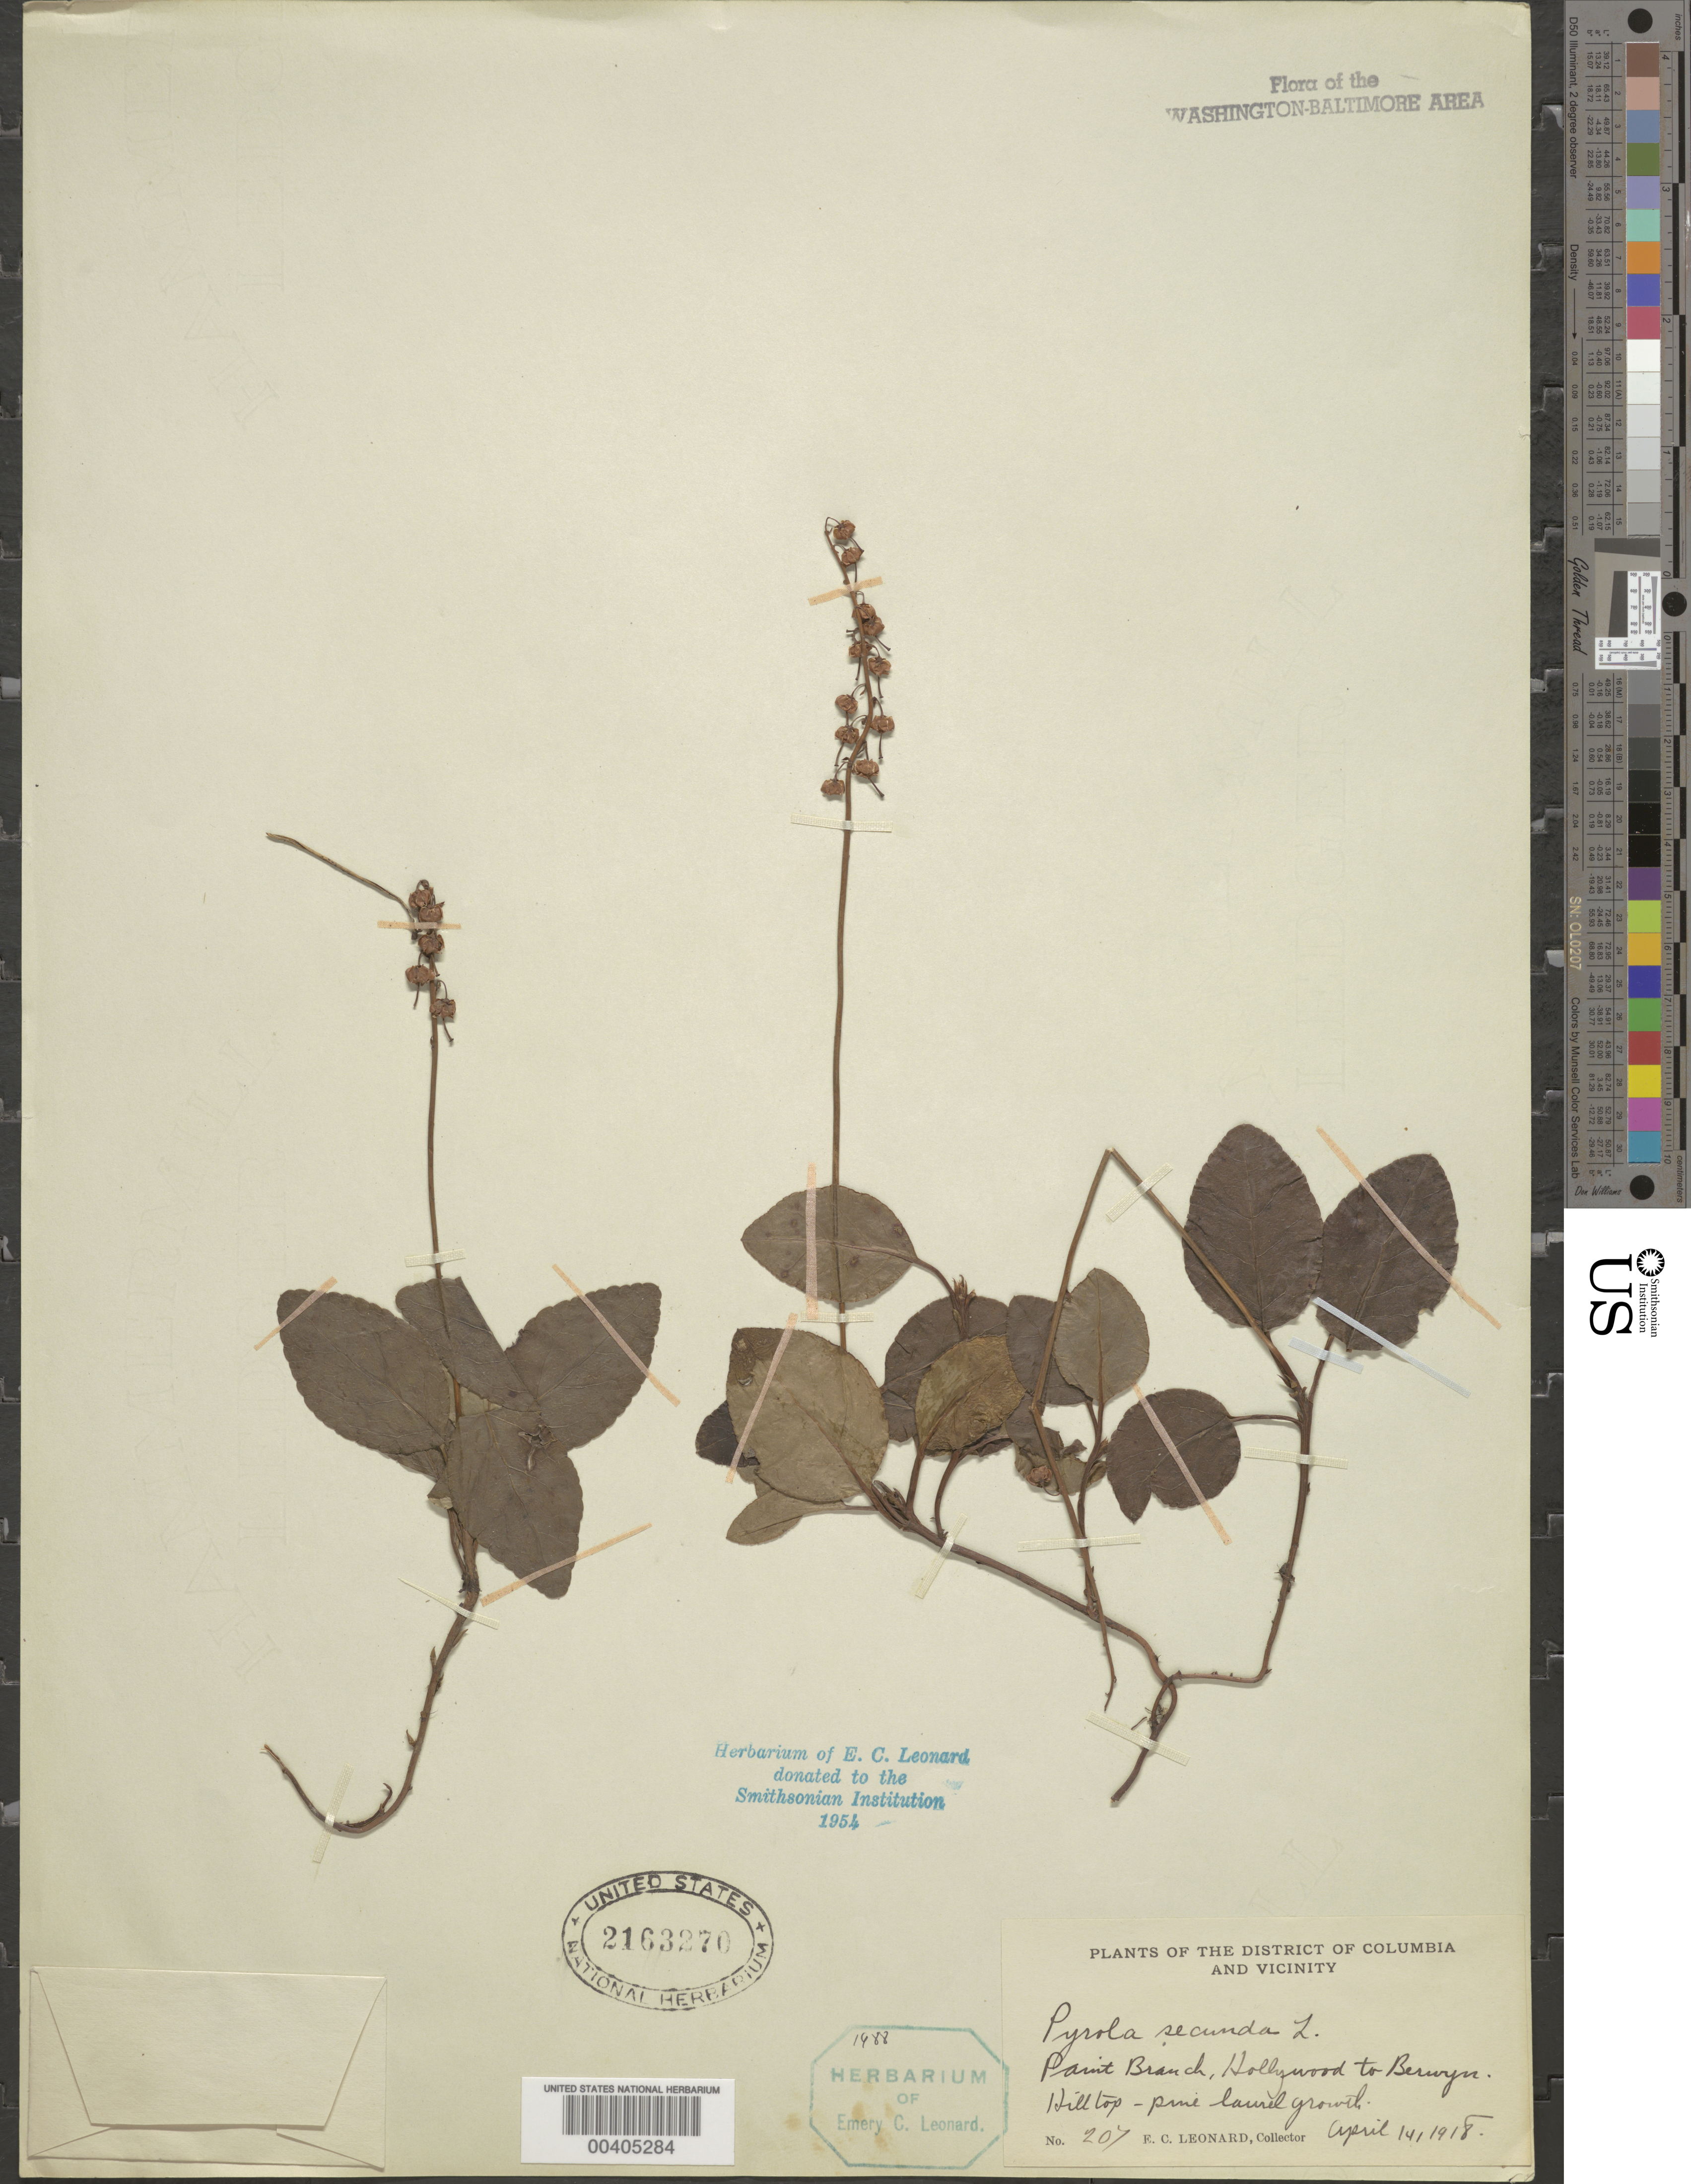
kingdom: Plantae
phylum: Tracheophyta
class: Magnoliopsida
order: Ericales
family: Ericaceae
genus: Orthilia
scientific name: Orthilia secunda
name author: (L.) House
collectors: E. C. Leonard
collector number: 207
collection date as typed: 14 Apr 1918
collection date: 1918-04-14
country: United States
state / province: Maryland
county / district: Prince George's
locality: Paint Branch, Hollywood to Berwyn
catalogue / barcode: US 2163270